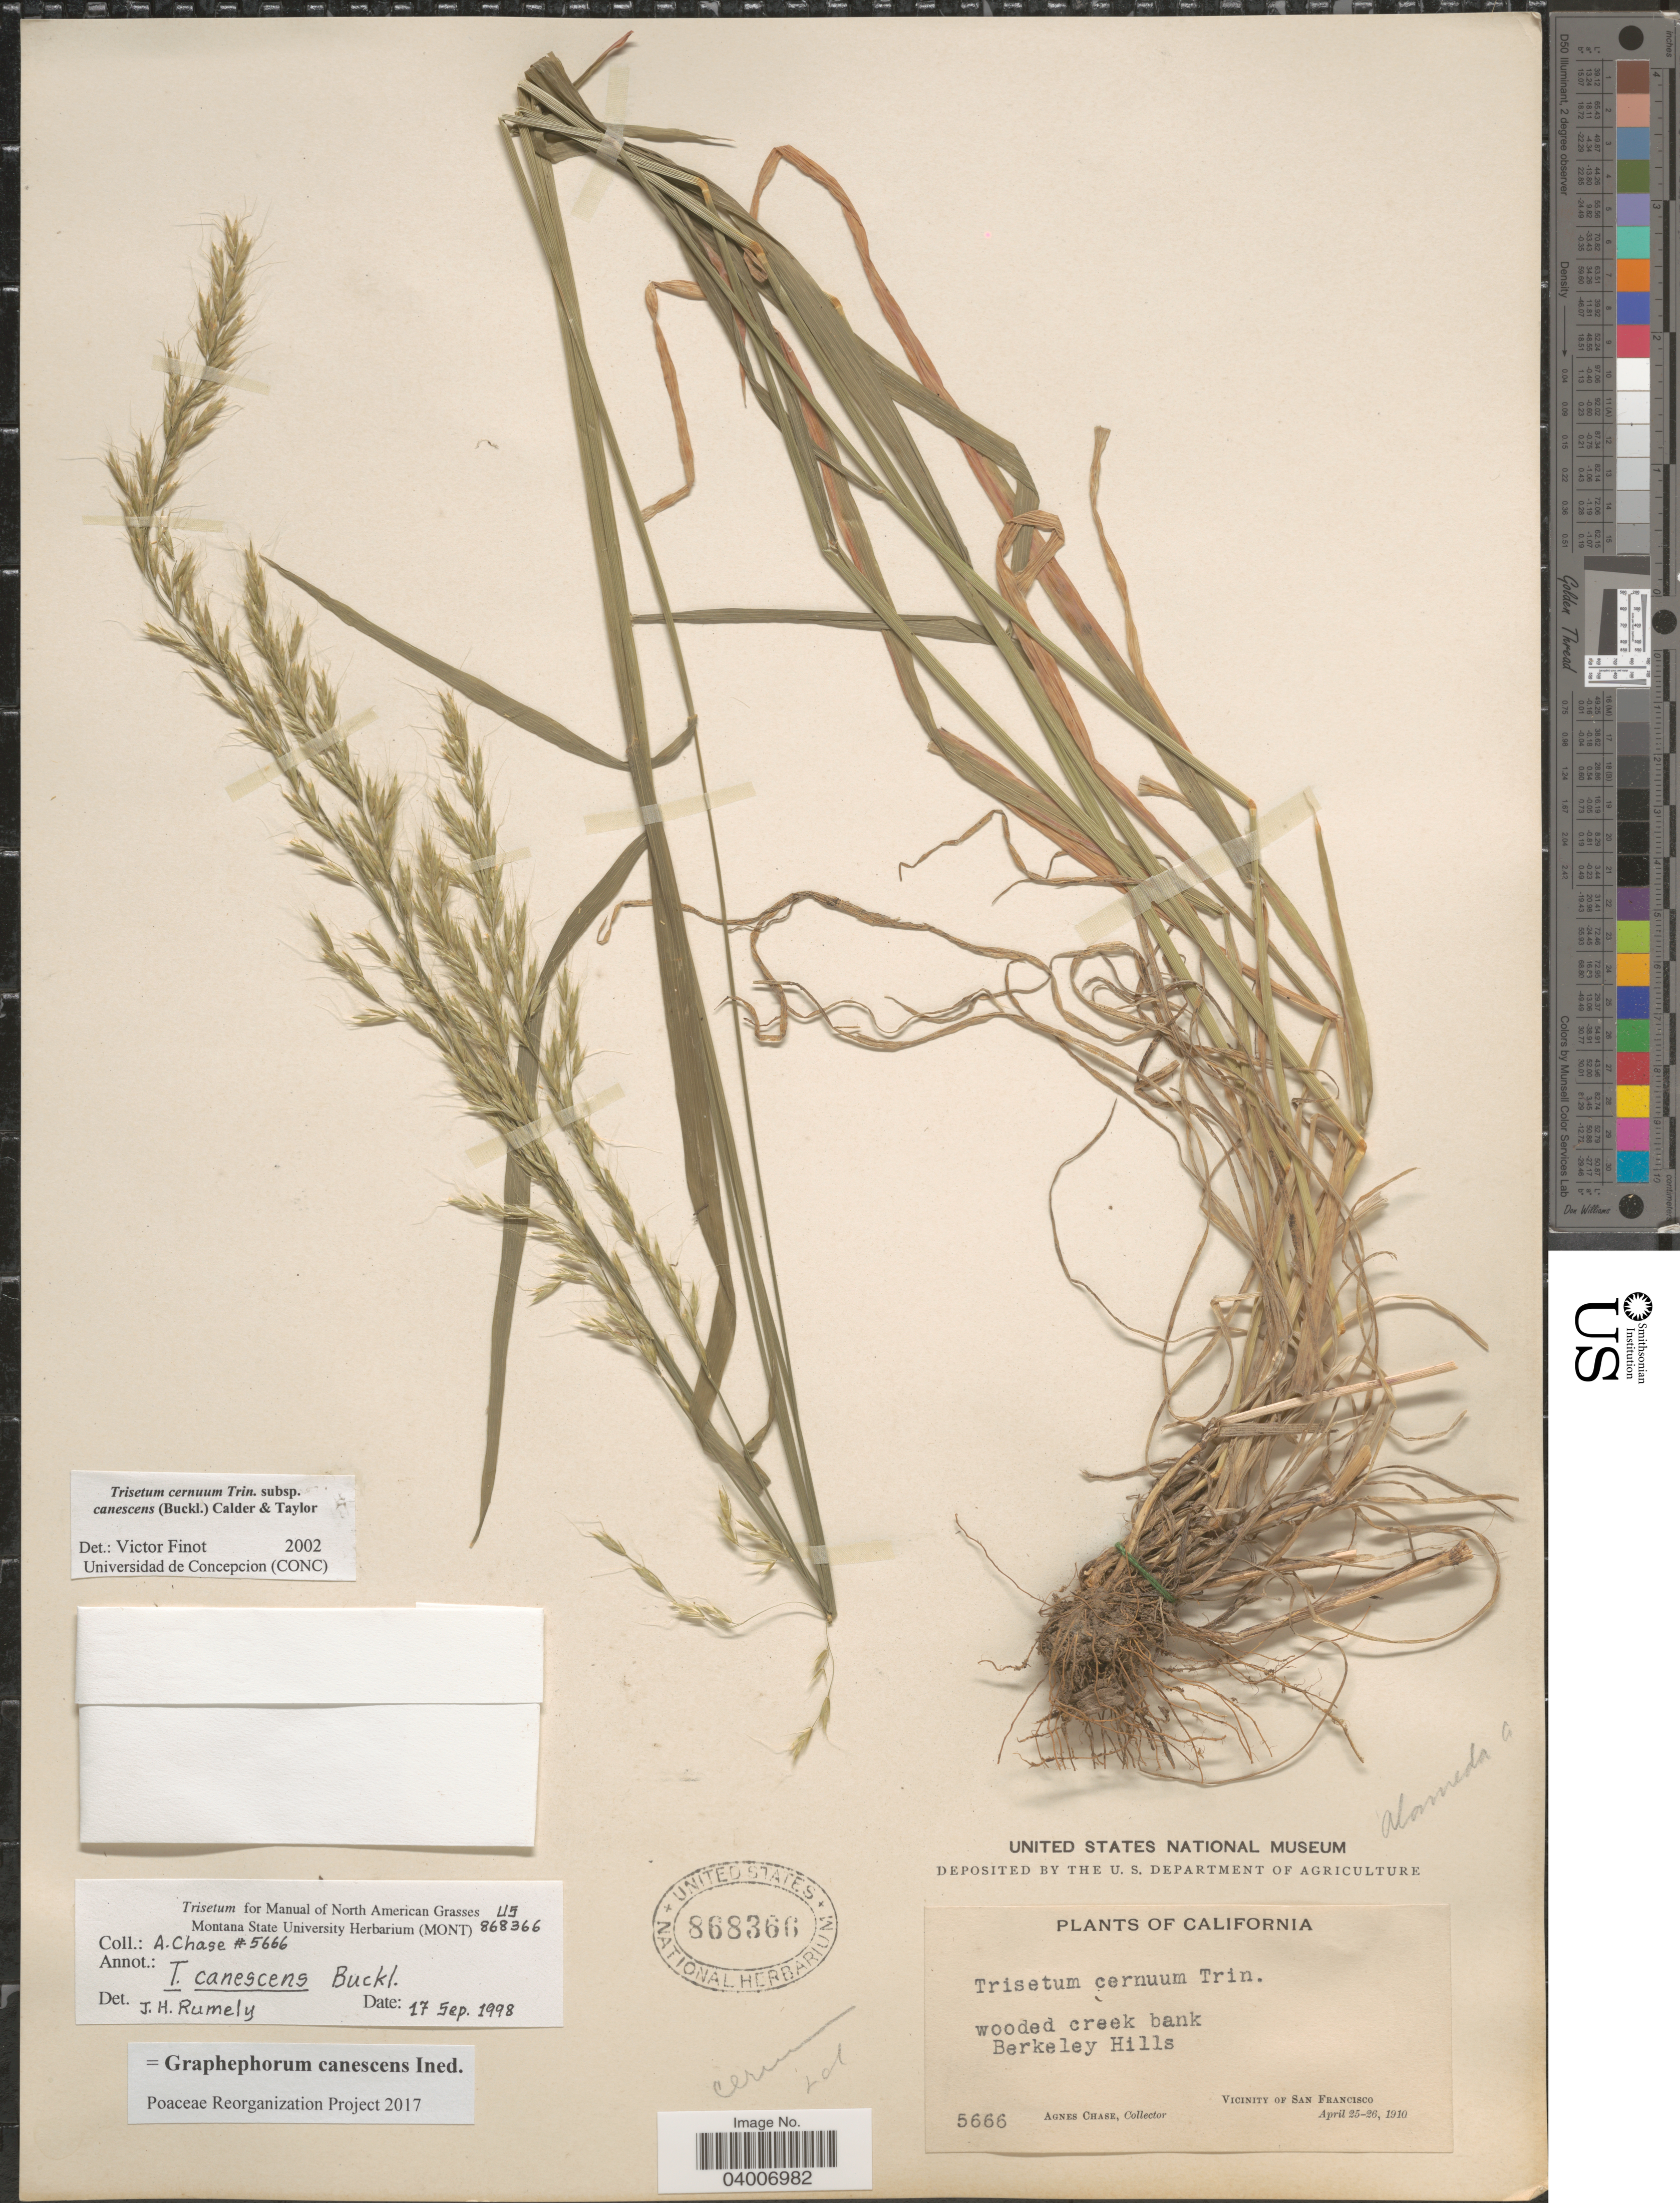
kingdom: Plantae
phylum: Tracheophyta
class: Liliopsida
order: Poales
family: Poaceae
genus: Graphephorum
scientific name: Graphephorum canescens ined.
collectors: A. Chase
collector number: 5666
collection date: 1910-04-25/1910-04-26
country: United States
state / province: California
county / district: San Francisco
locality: Wooded creek bank. Berkeley Hills. Vicinity of San Francisco. Alameda Co.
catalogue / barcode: US 868366